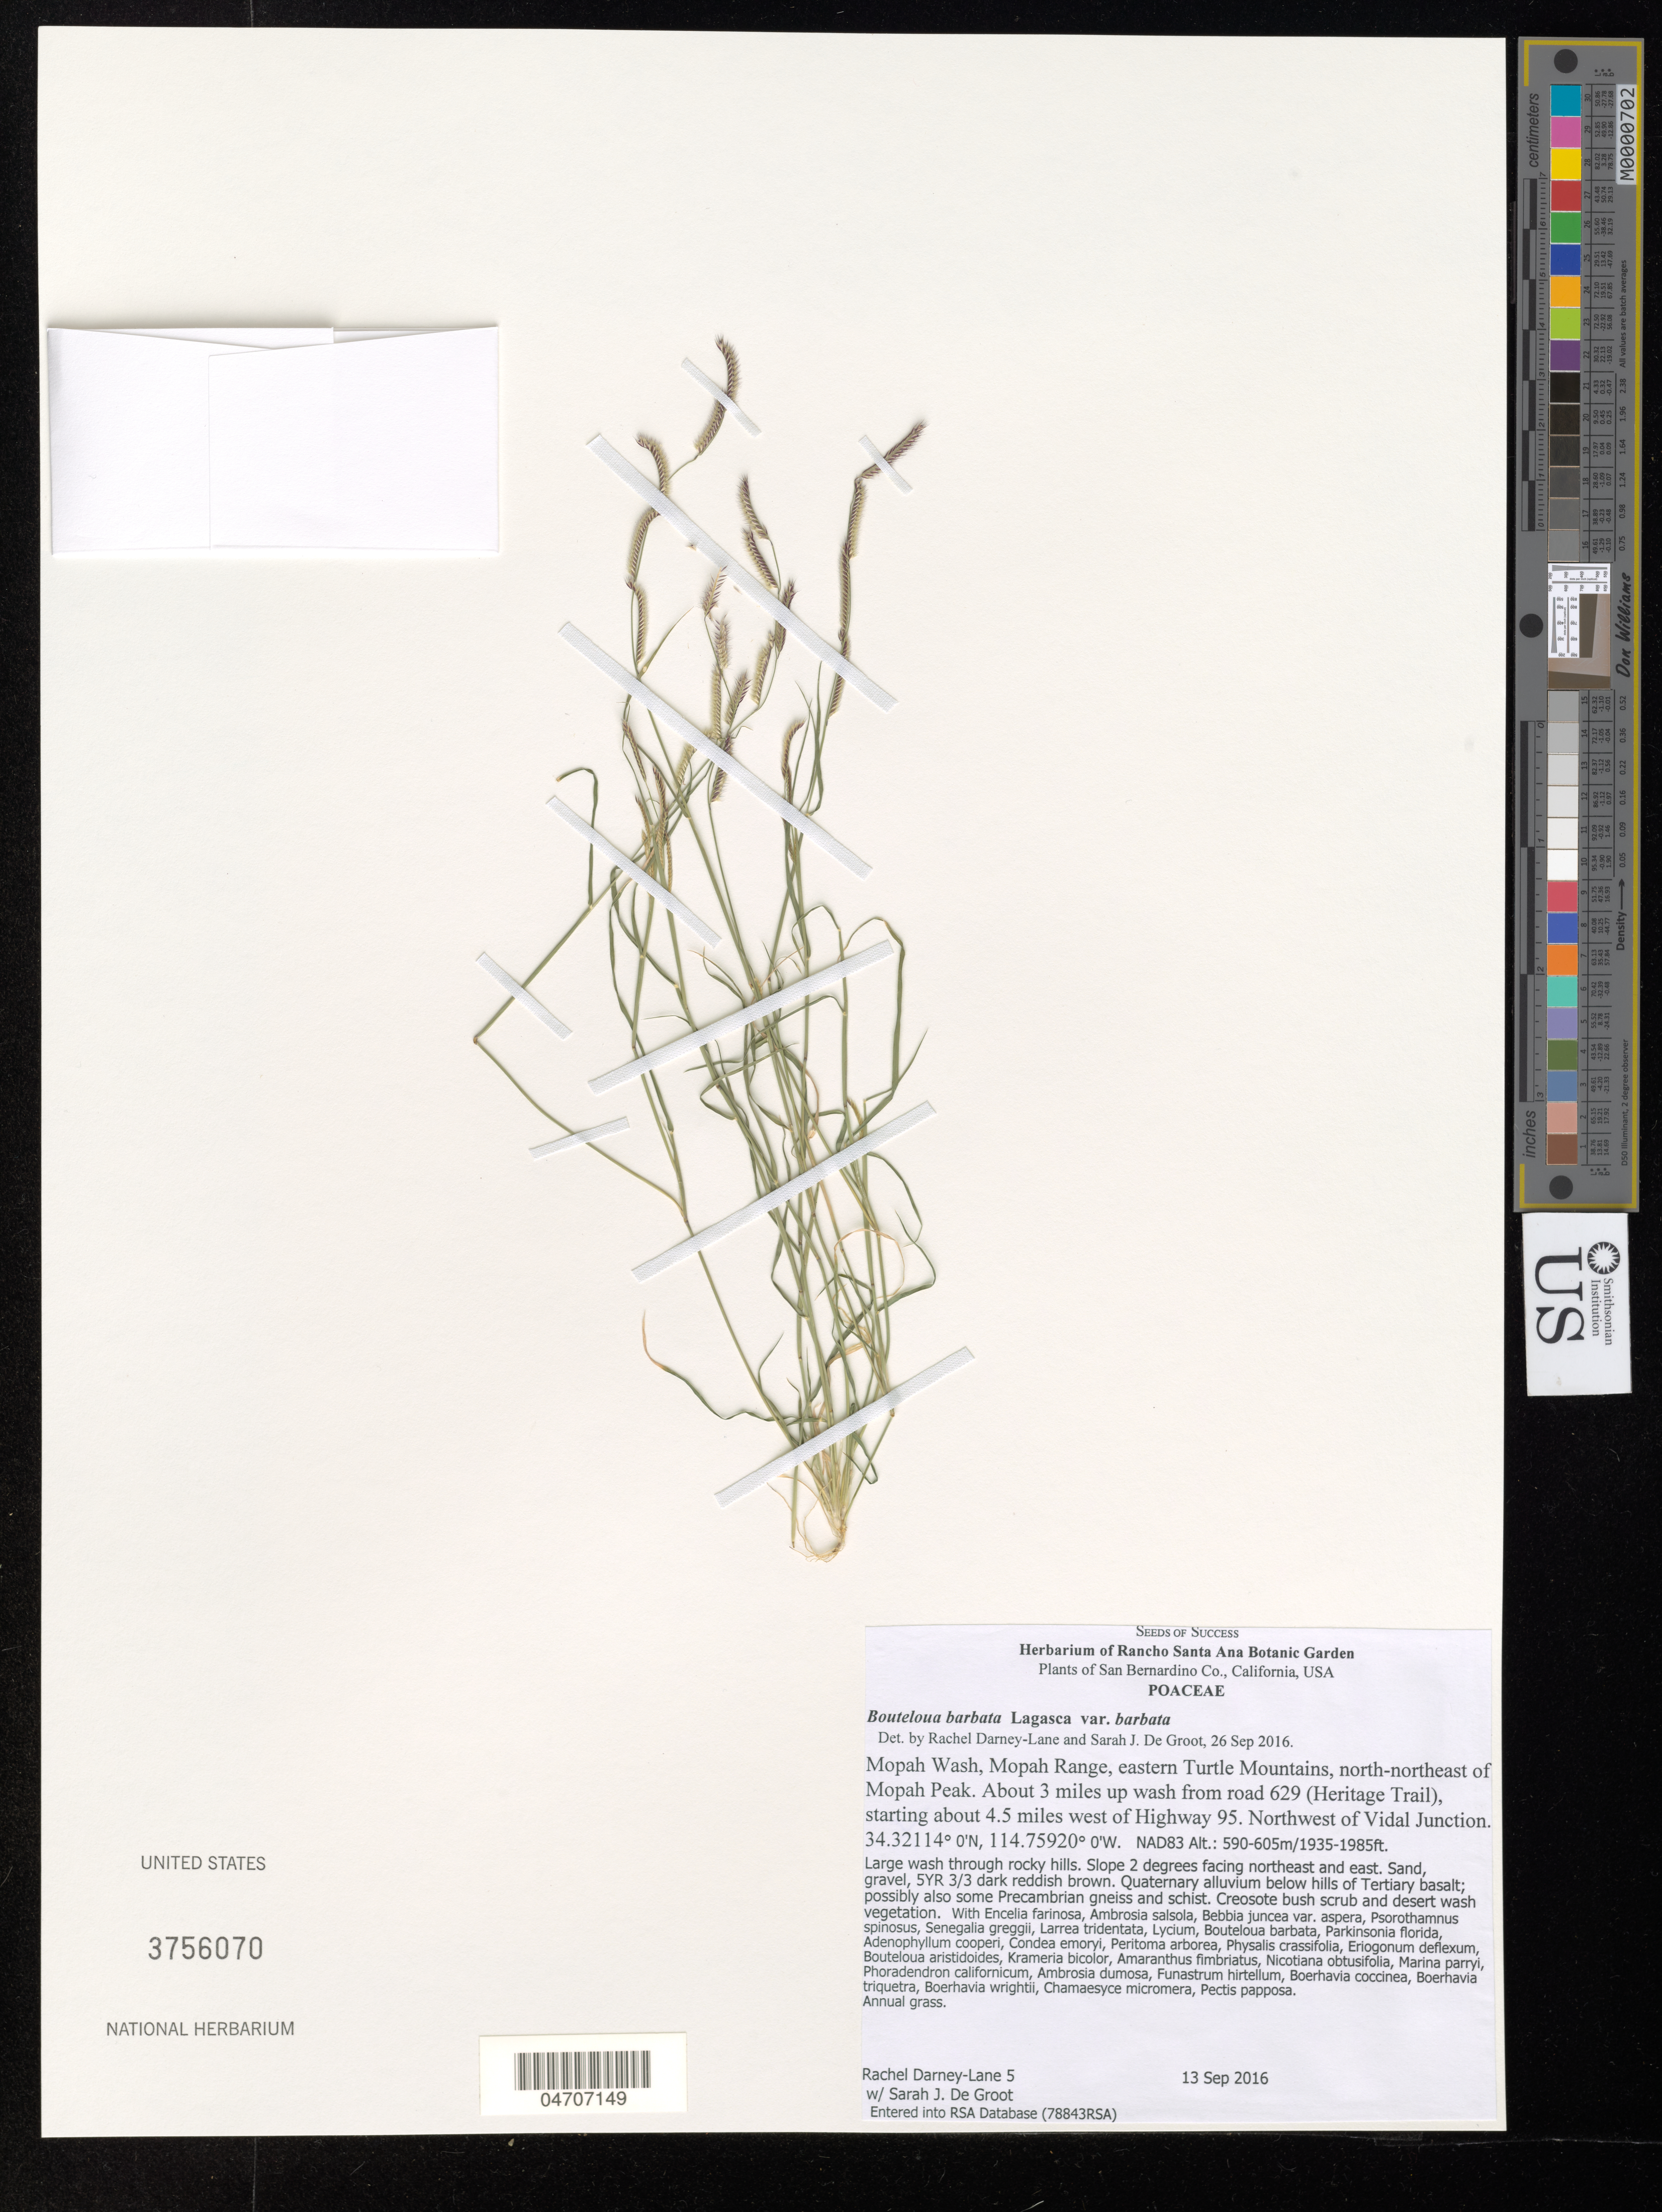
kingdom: Plantae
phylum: Tracheophyta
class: Liliopsida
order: Poales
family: Poaceae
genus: Bouteloua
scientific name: Bouteloua barbata var. barbata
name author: Lagger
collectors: R. Darney-Lane & S. De Groot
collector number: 5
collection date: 2016-09-13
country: United States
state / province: California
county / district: San Bernardino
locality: San Bernardino Co. Mopah Wash, Mopah Range, eastern Turtle Mountains, north-northeast of Mopah Peak. About 3 miles up wash from road 629 (Heritage Trail), starting about 4.5 miles west of Highway 95. Northwest of Vidal Junction. NAD83.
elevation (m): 590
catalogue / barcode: US 3756070